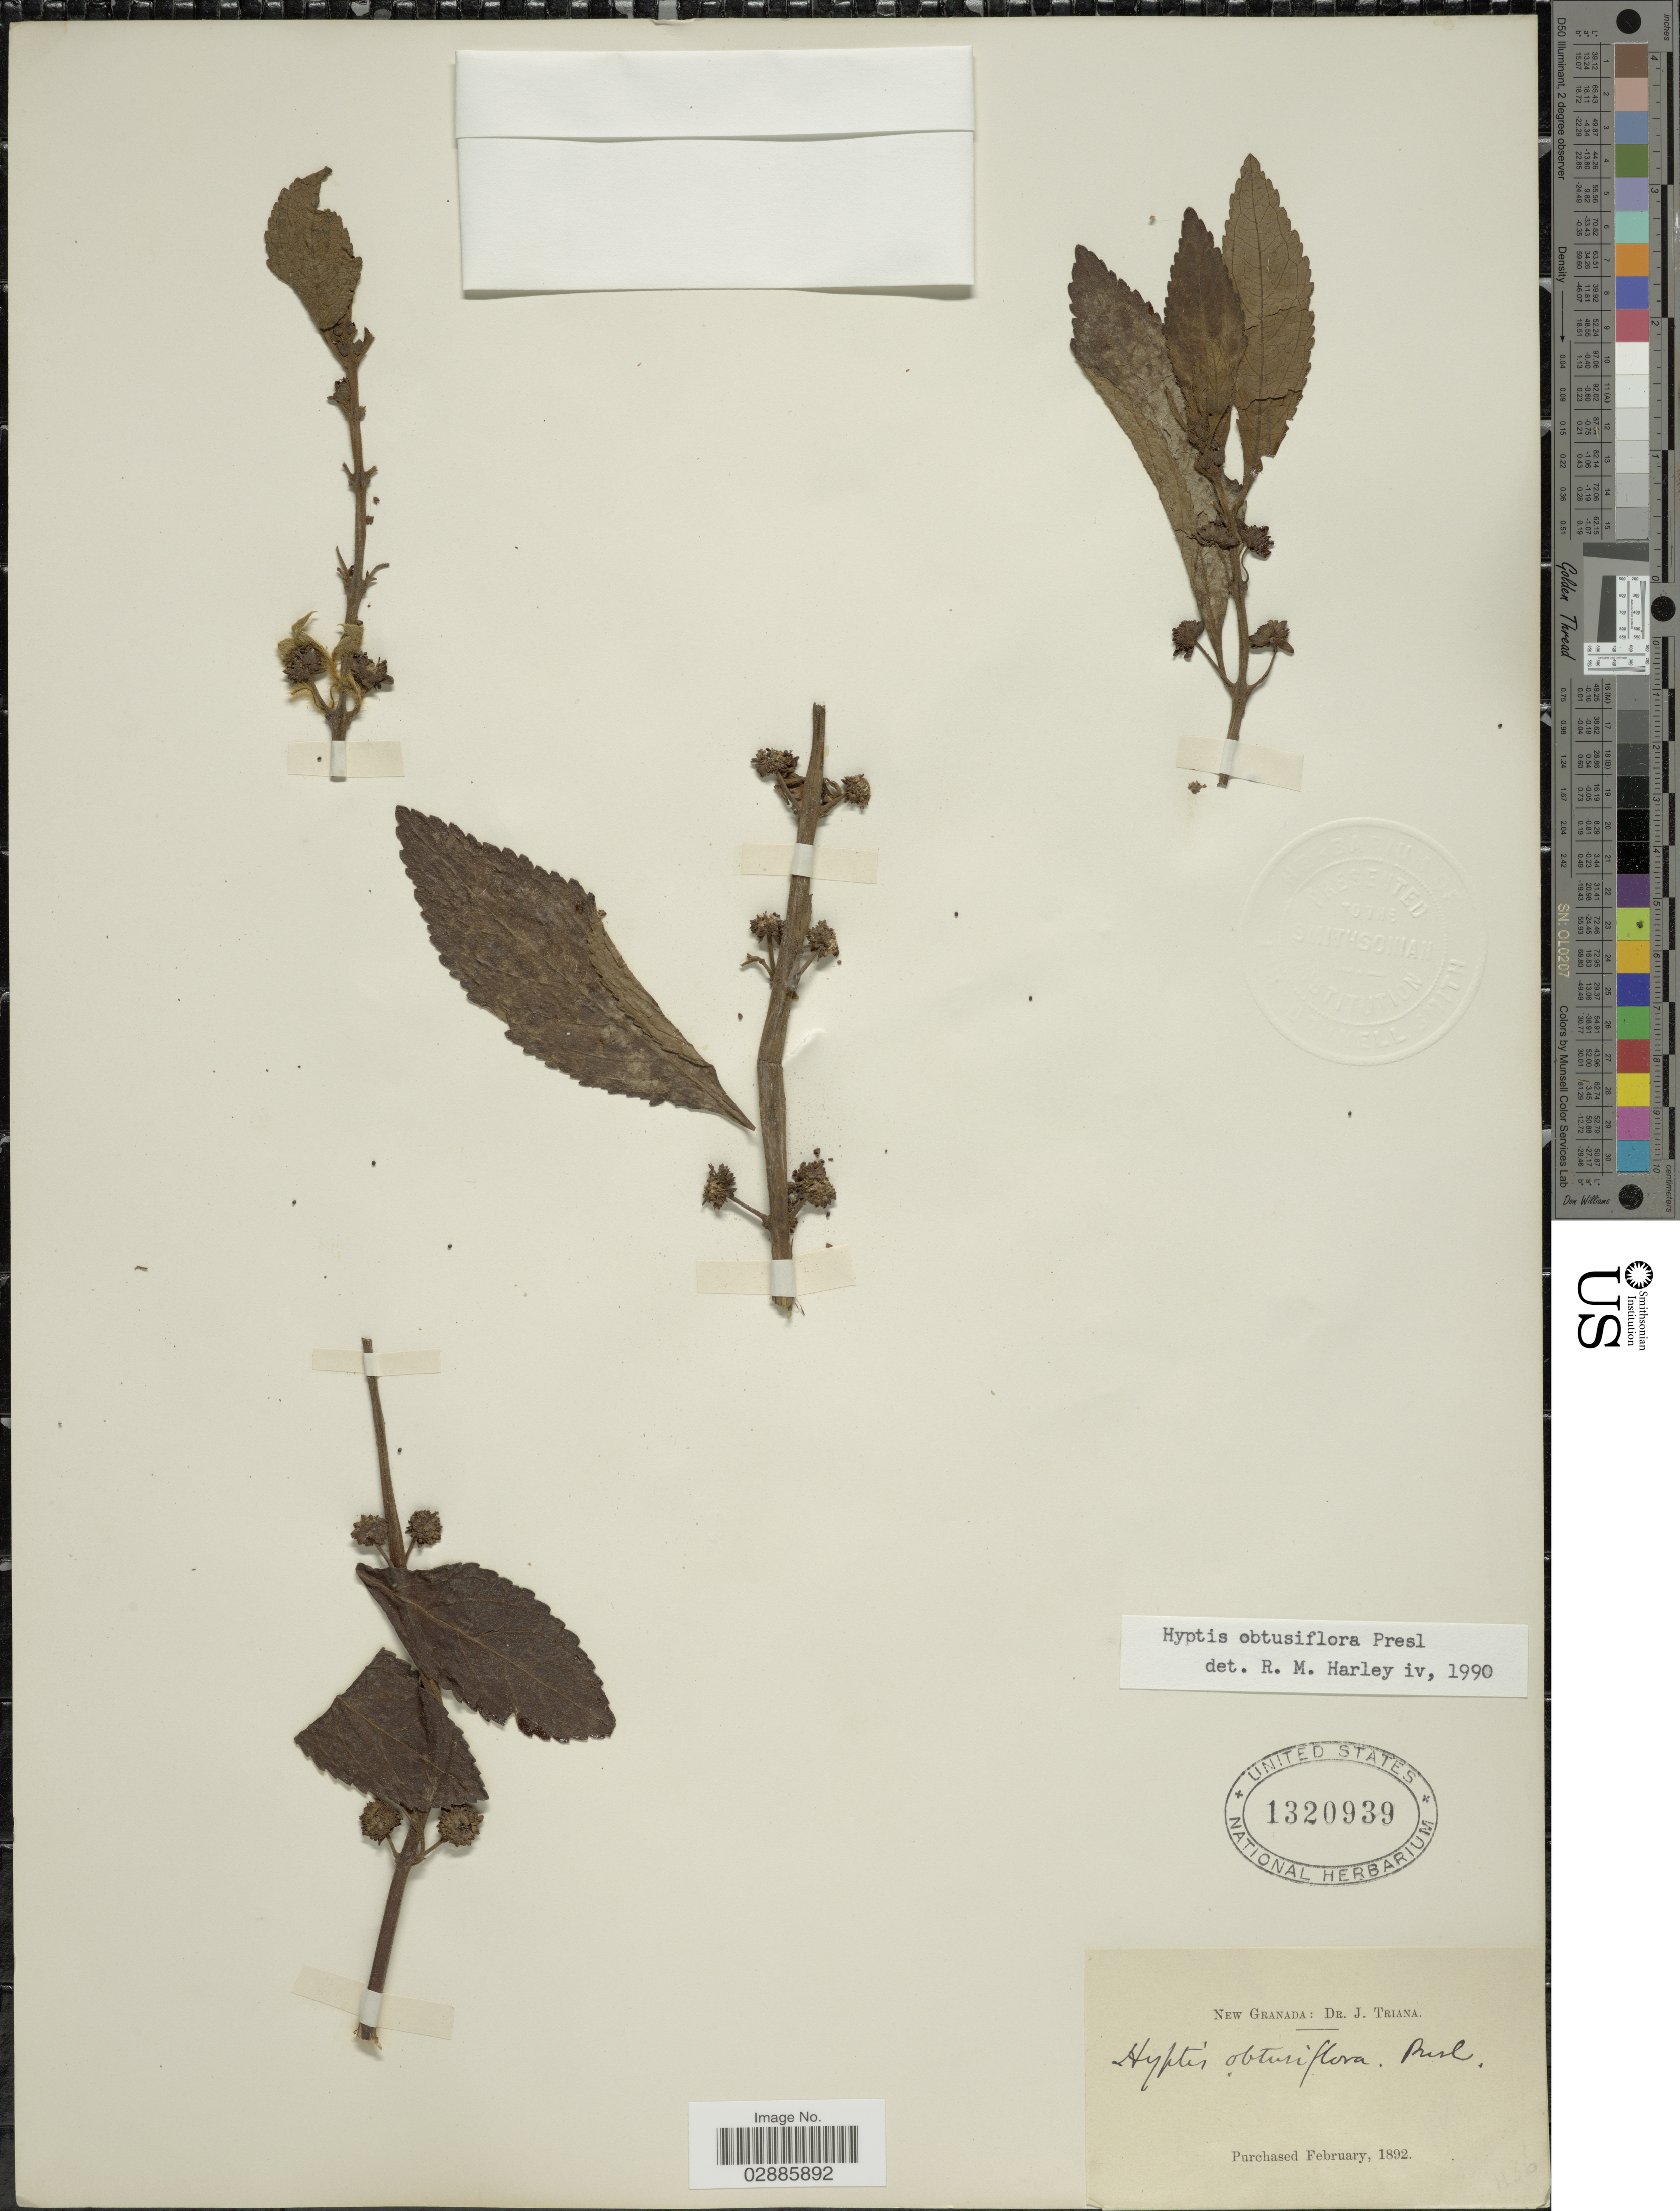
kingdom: Plantae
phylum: Tracheophyta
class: Magnoliopsida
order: Lamiales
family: Lamiaceae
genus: Hyptis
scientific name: Hyptis obtusiflora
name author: C. Presl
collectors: J. Triana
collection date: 1892-02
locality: New Granada.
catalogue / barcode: US 1320939